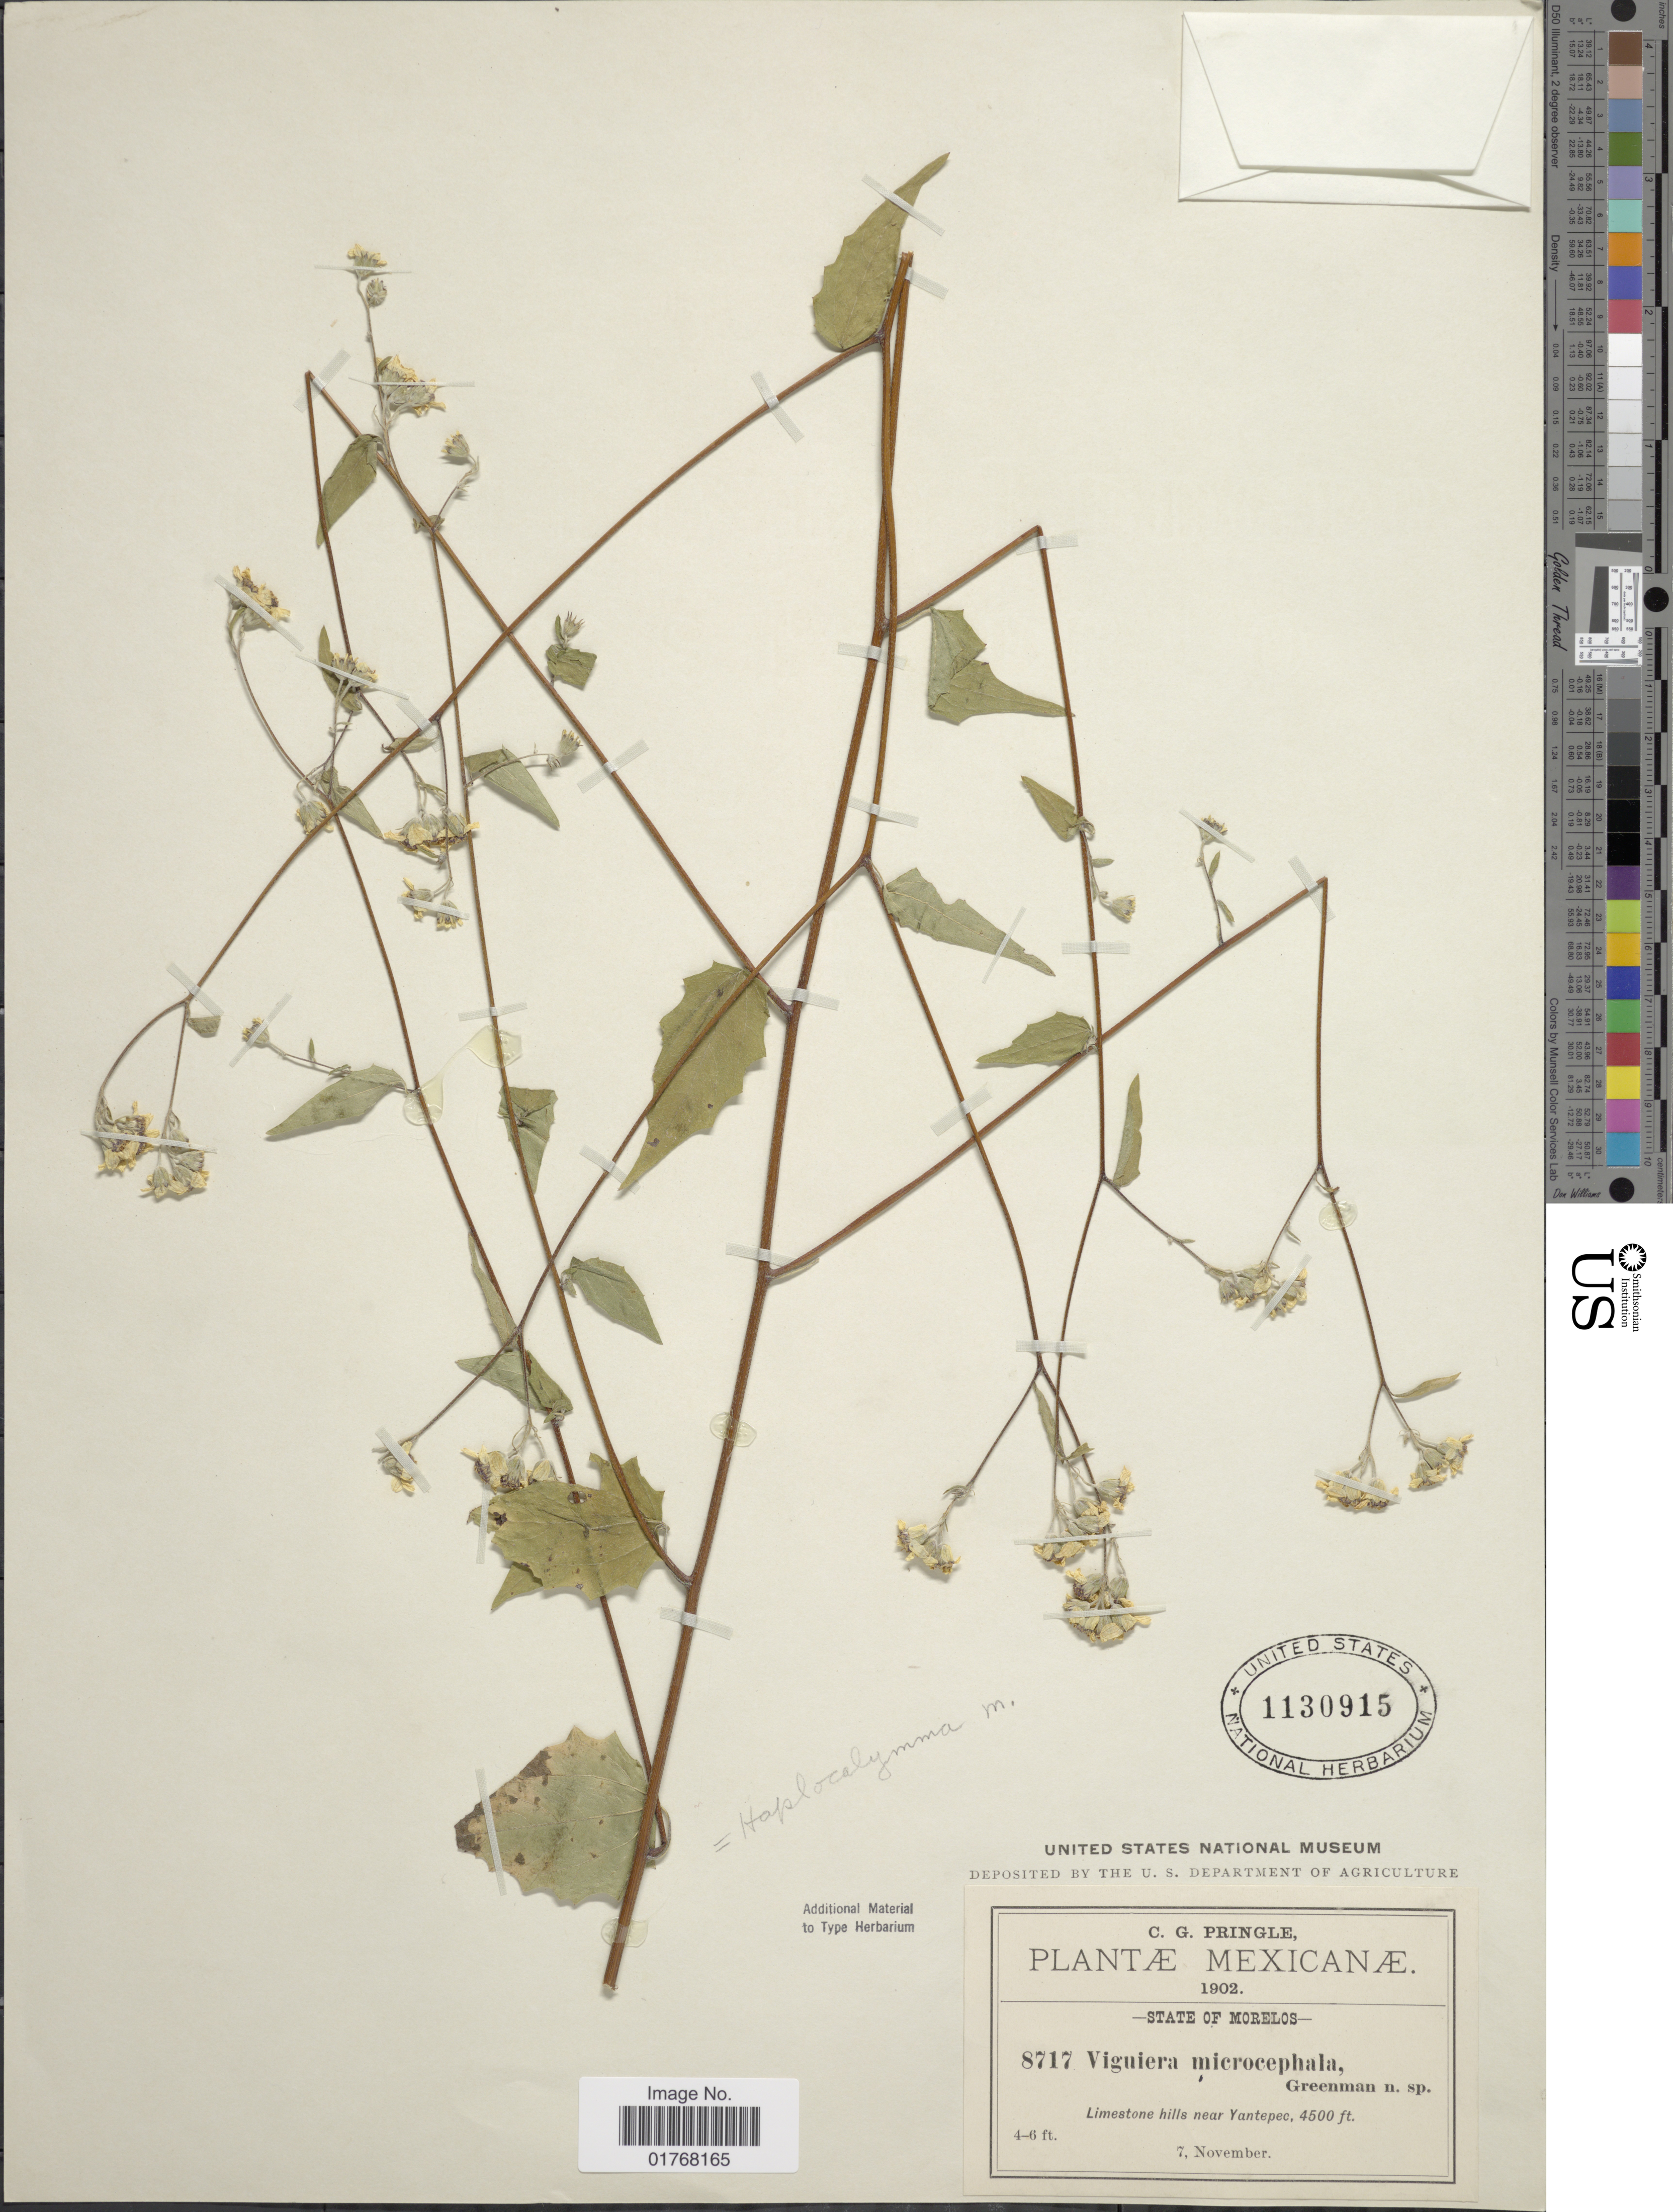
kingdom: Plantae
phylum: Tracheophyta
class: Magnoliopsida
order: Asterales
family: Asteraceae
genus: Viguiera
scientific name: Viguiera microcephala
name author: Greenm.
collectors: C. G. Pringle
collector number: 8717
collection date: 1902-11-07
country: Mexico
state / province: Morelos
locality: Limestone hills near Yantepec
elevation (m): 1372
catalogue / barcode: US 1130915